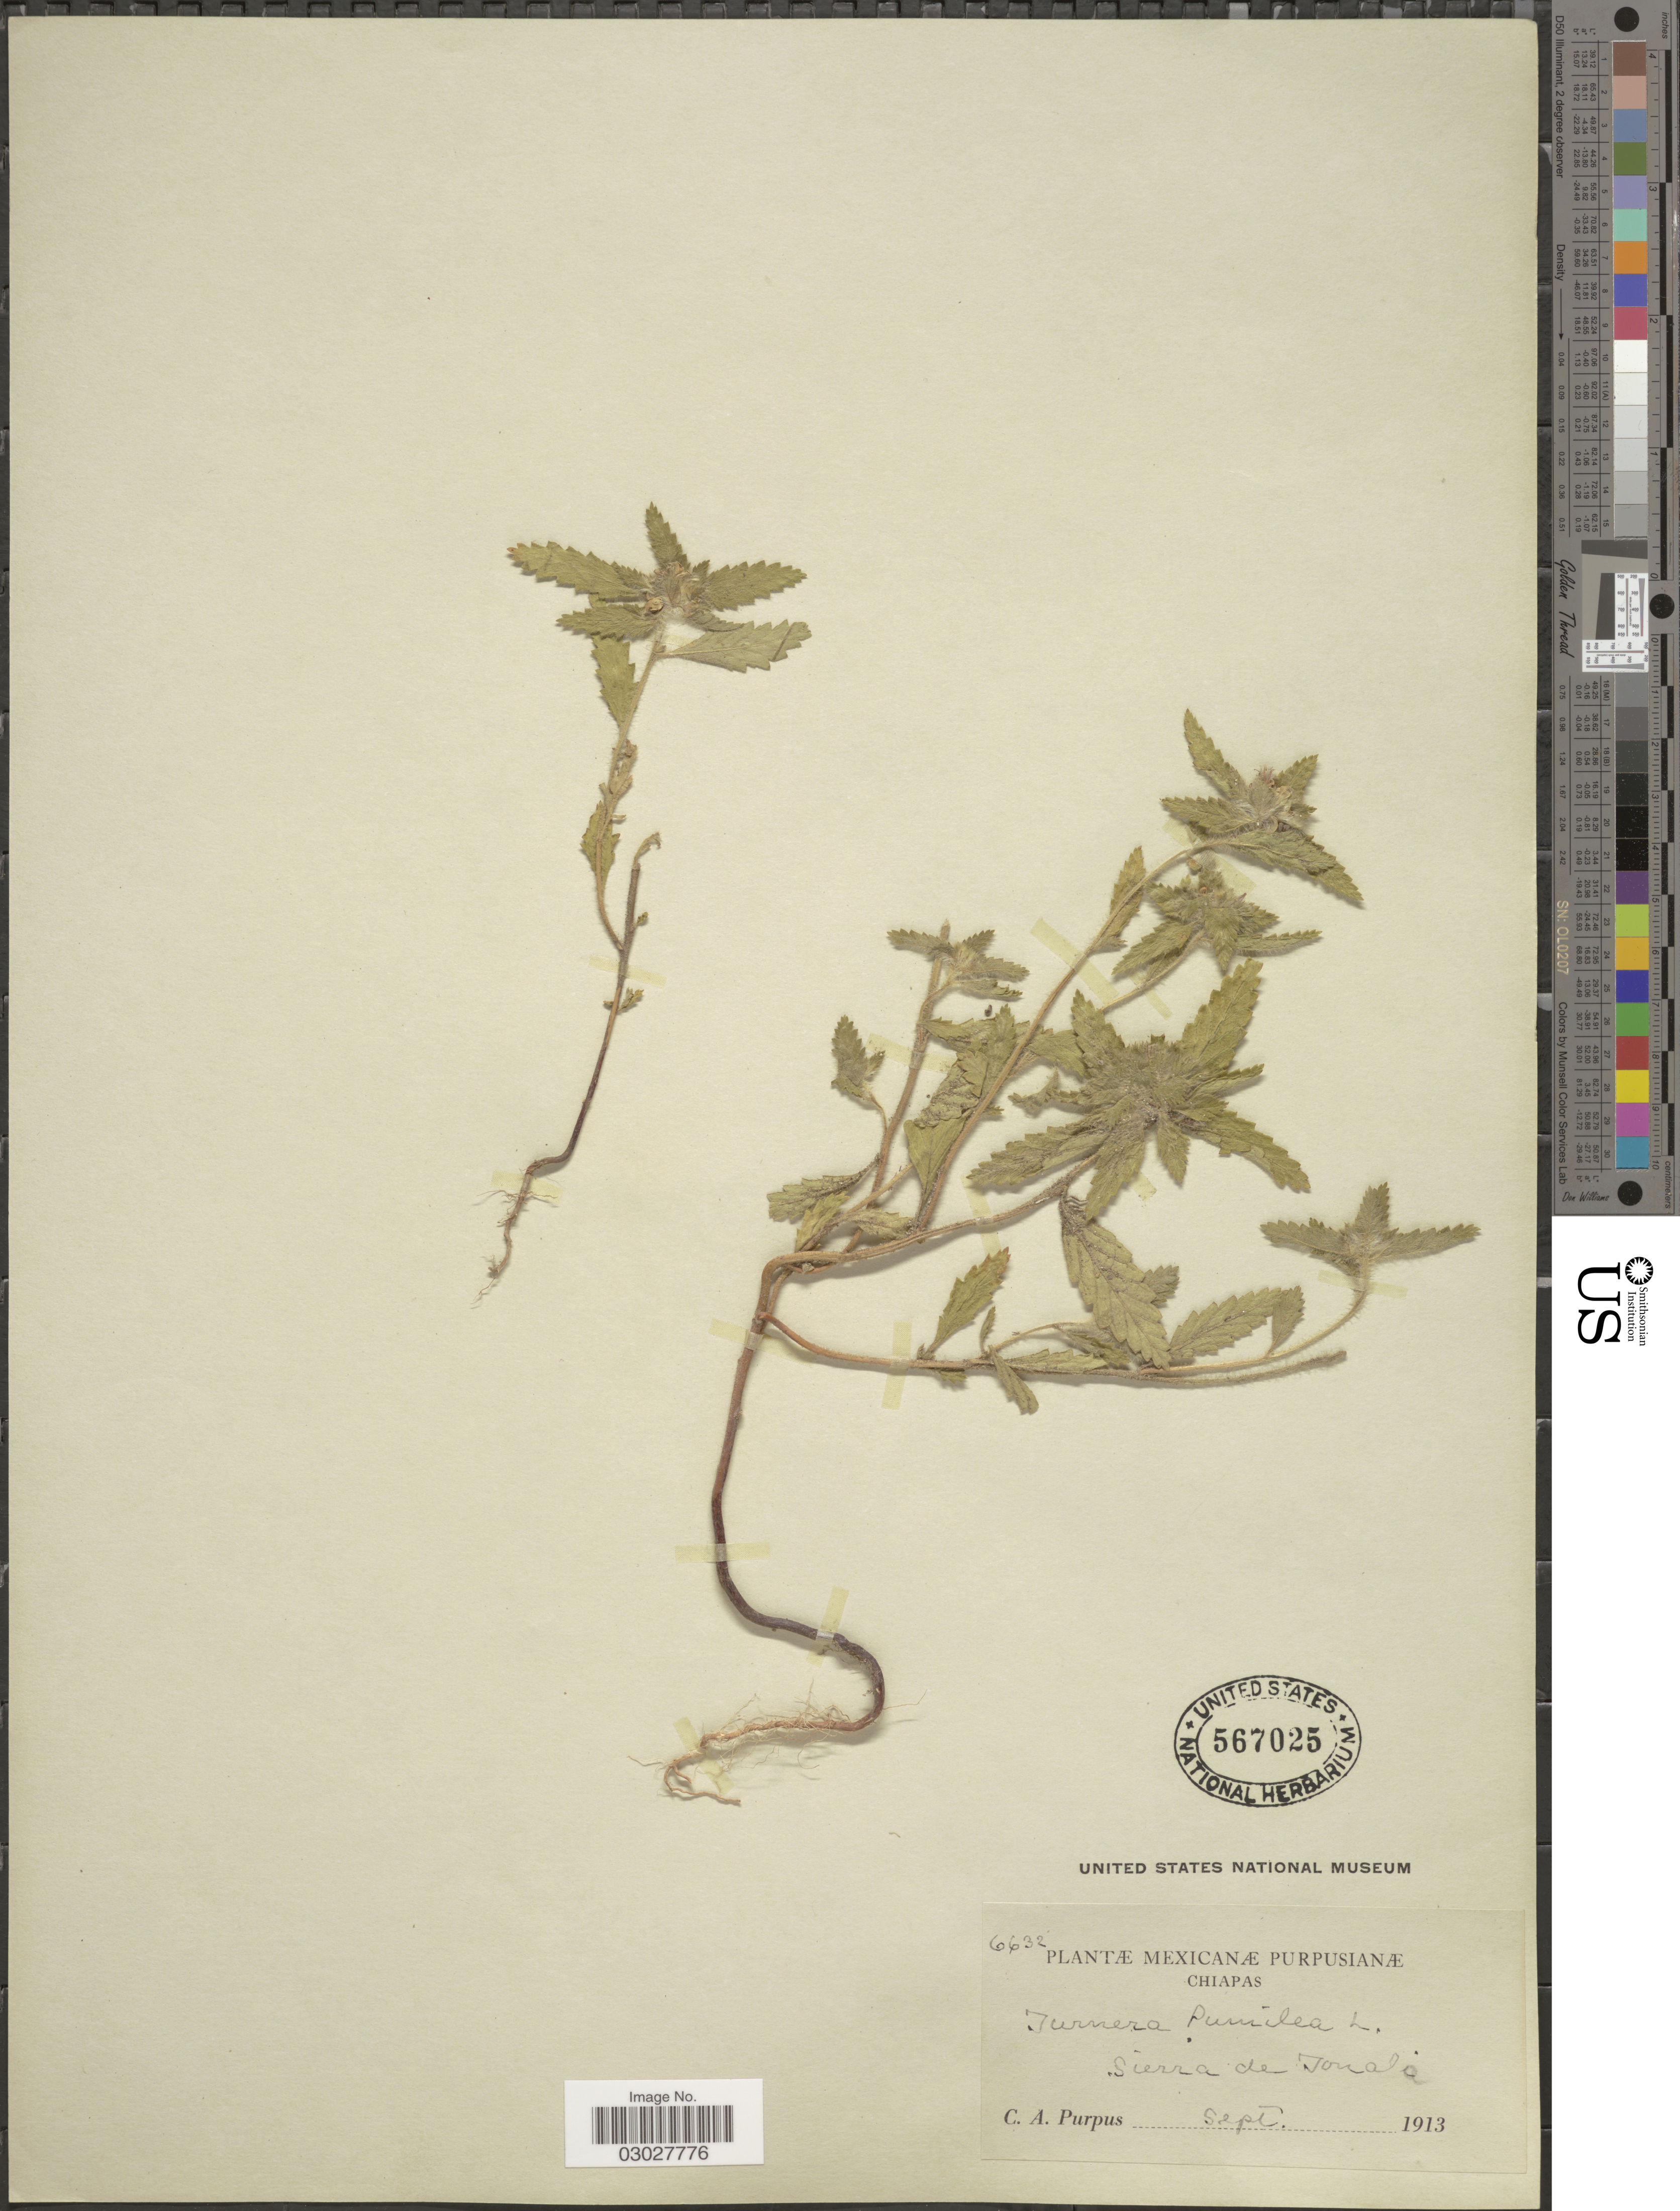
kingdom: Plantae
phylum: Tracheophyta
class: Magnoliopsida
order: Malpighiales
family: Turneraceae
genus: Turnera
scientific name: Turnera pumilea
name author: L.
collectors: C. A. Purpus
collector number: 6632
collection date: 1913-09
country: Mexico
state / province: Chiapas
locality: Sierra de Tonala.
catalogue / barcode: US 567025